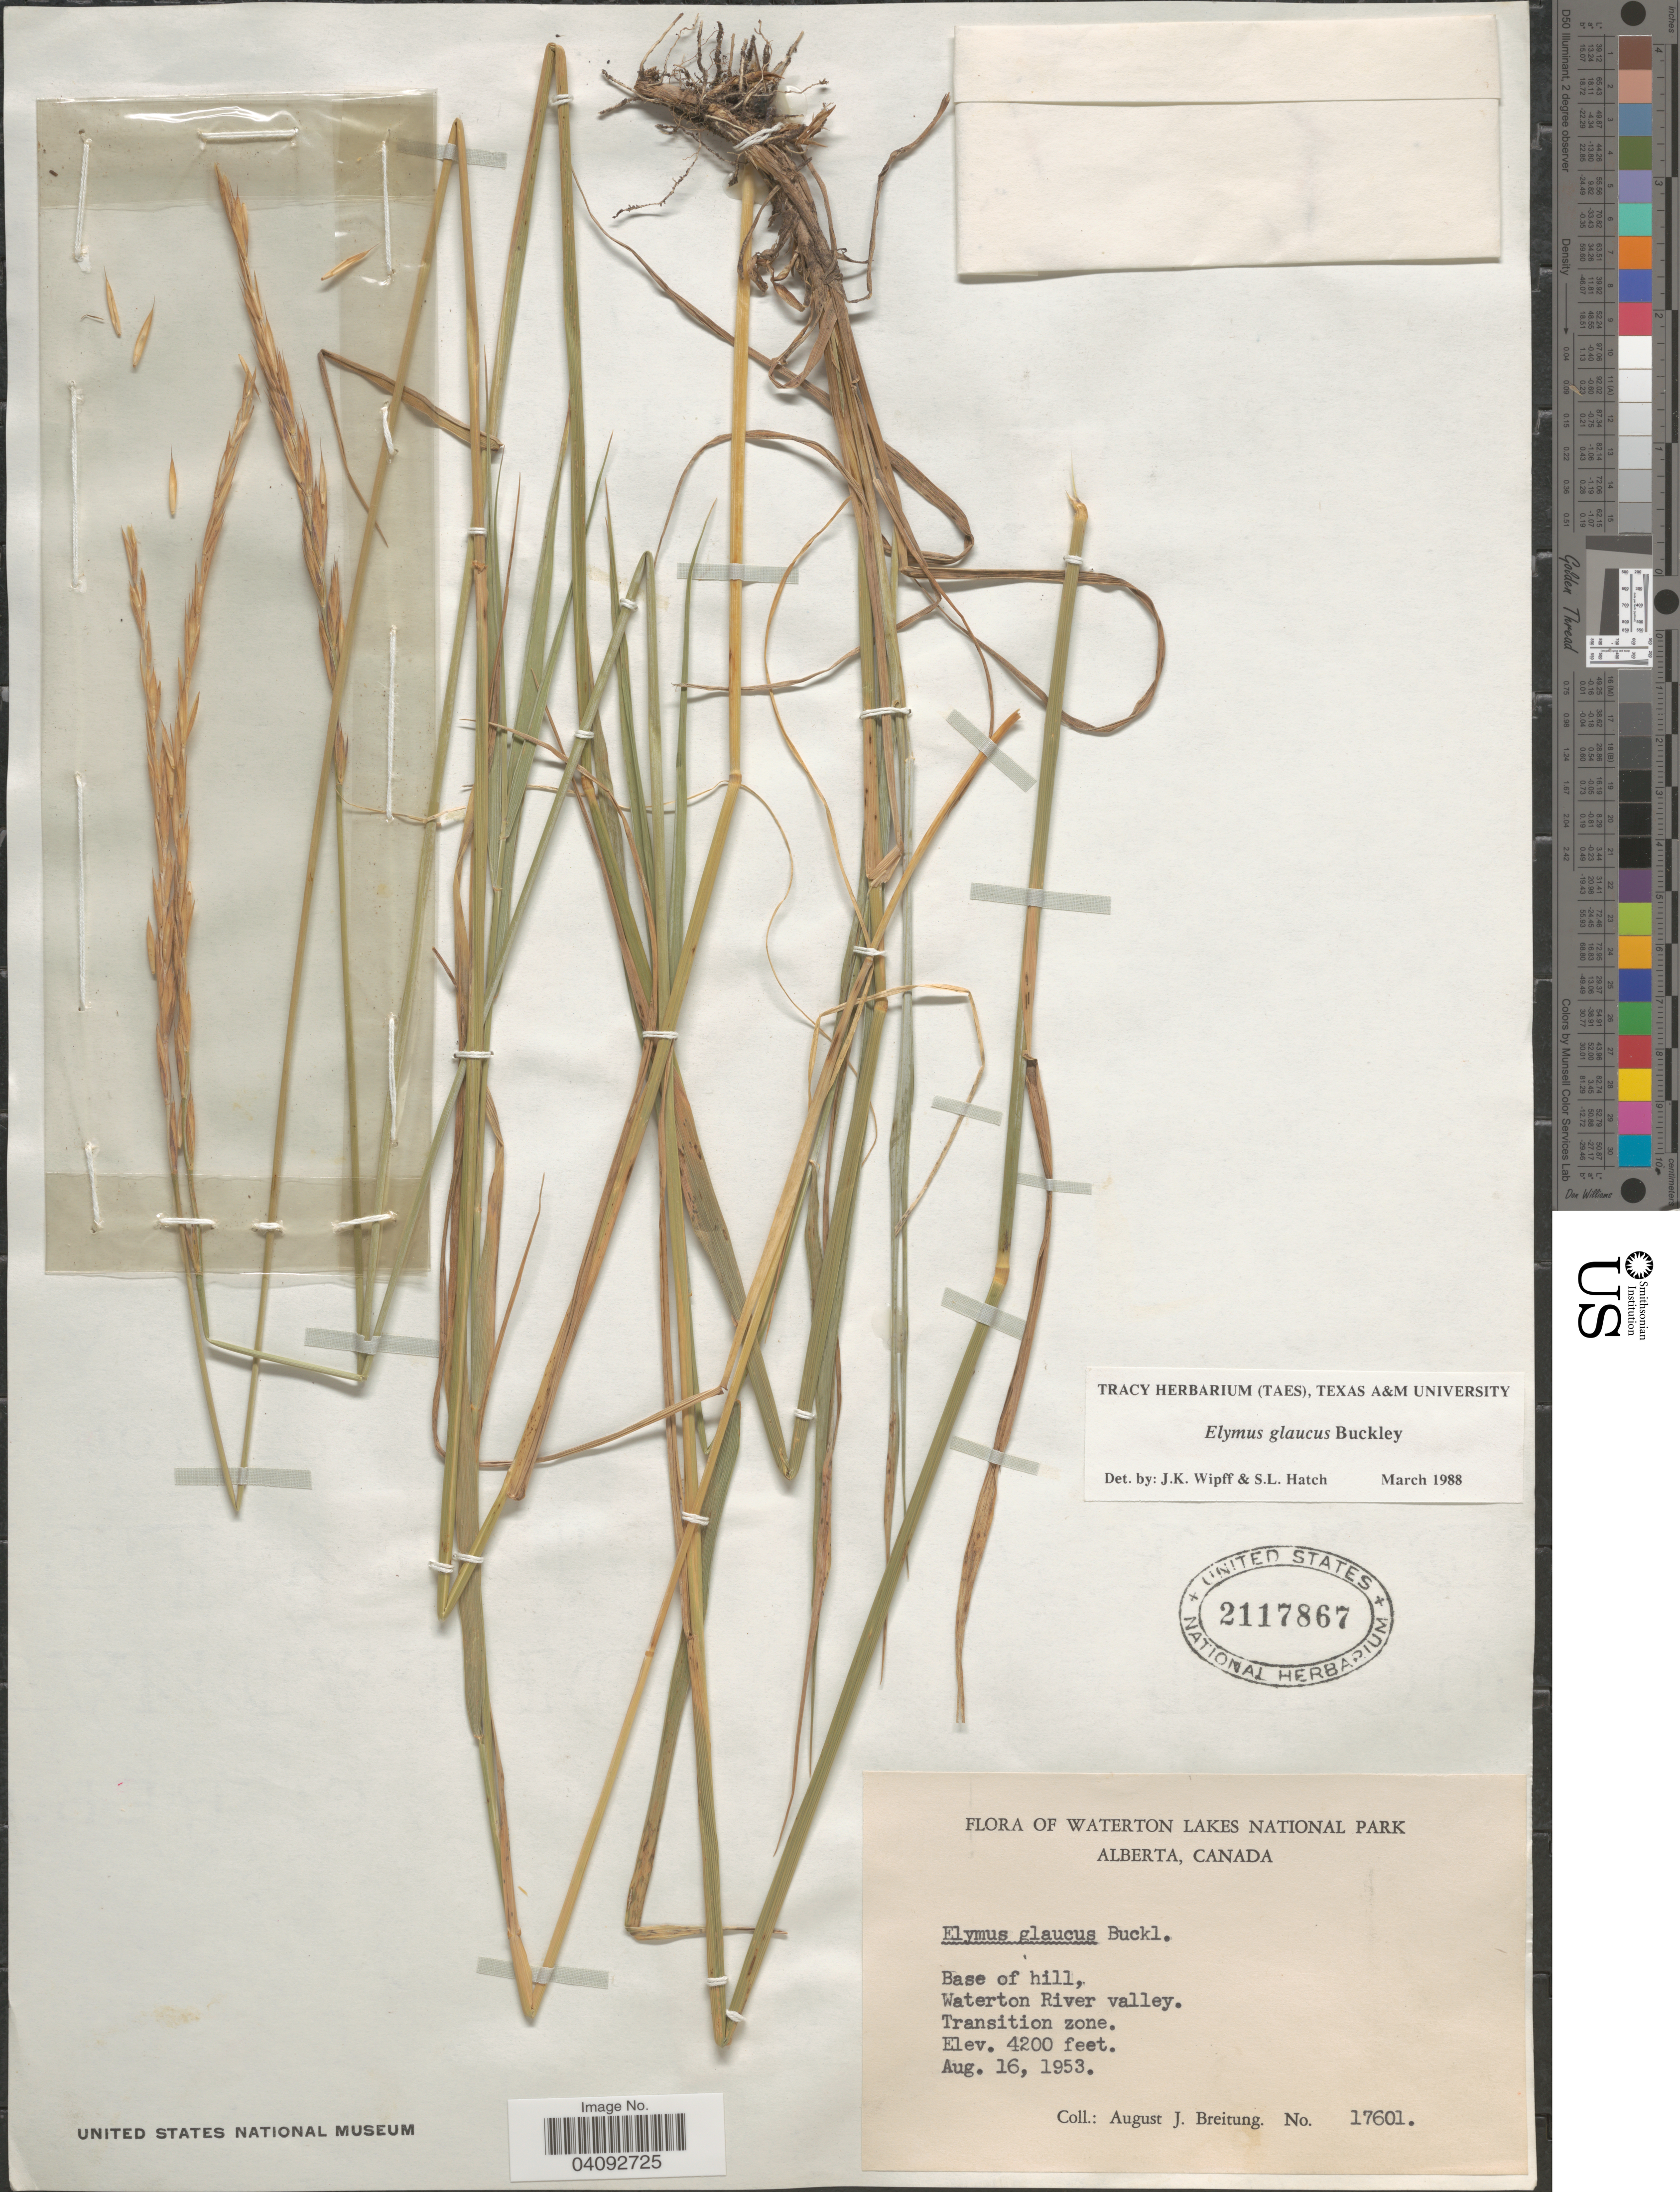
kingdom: Plantae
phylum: Tracheophyta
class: Liliopsida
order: Poales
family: Poaceae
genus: Elymus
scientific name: Elymus glaucus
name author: Buckley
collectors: A. Breitung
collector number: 17601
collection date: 1953-08-16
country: Canada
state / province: Alberta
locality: Waterton Lakes National Park. Base of hill, Waterton River valley. Transition zone.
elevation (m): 1280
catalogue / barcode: US 2117867